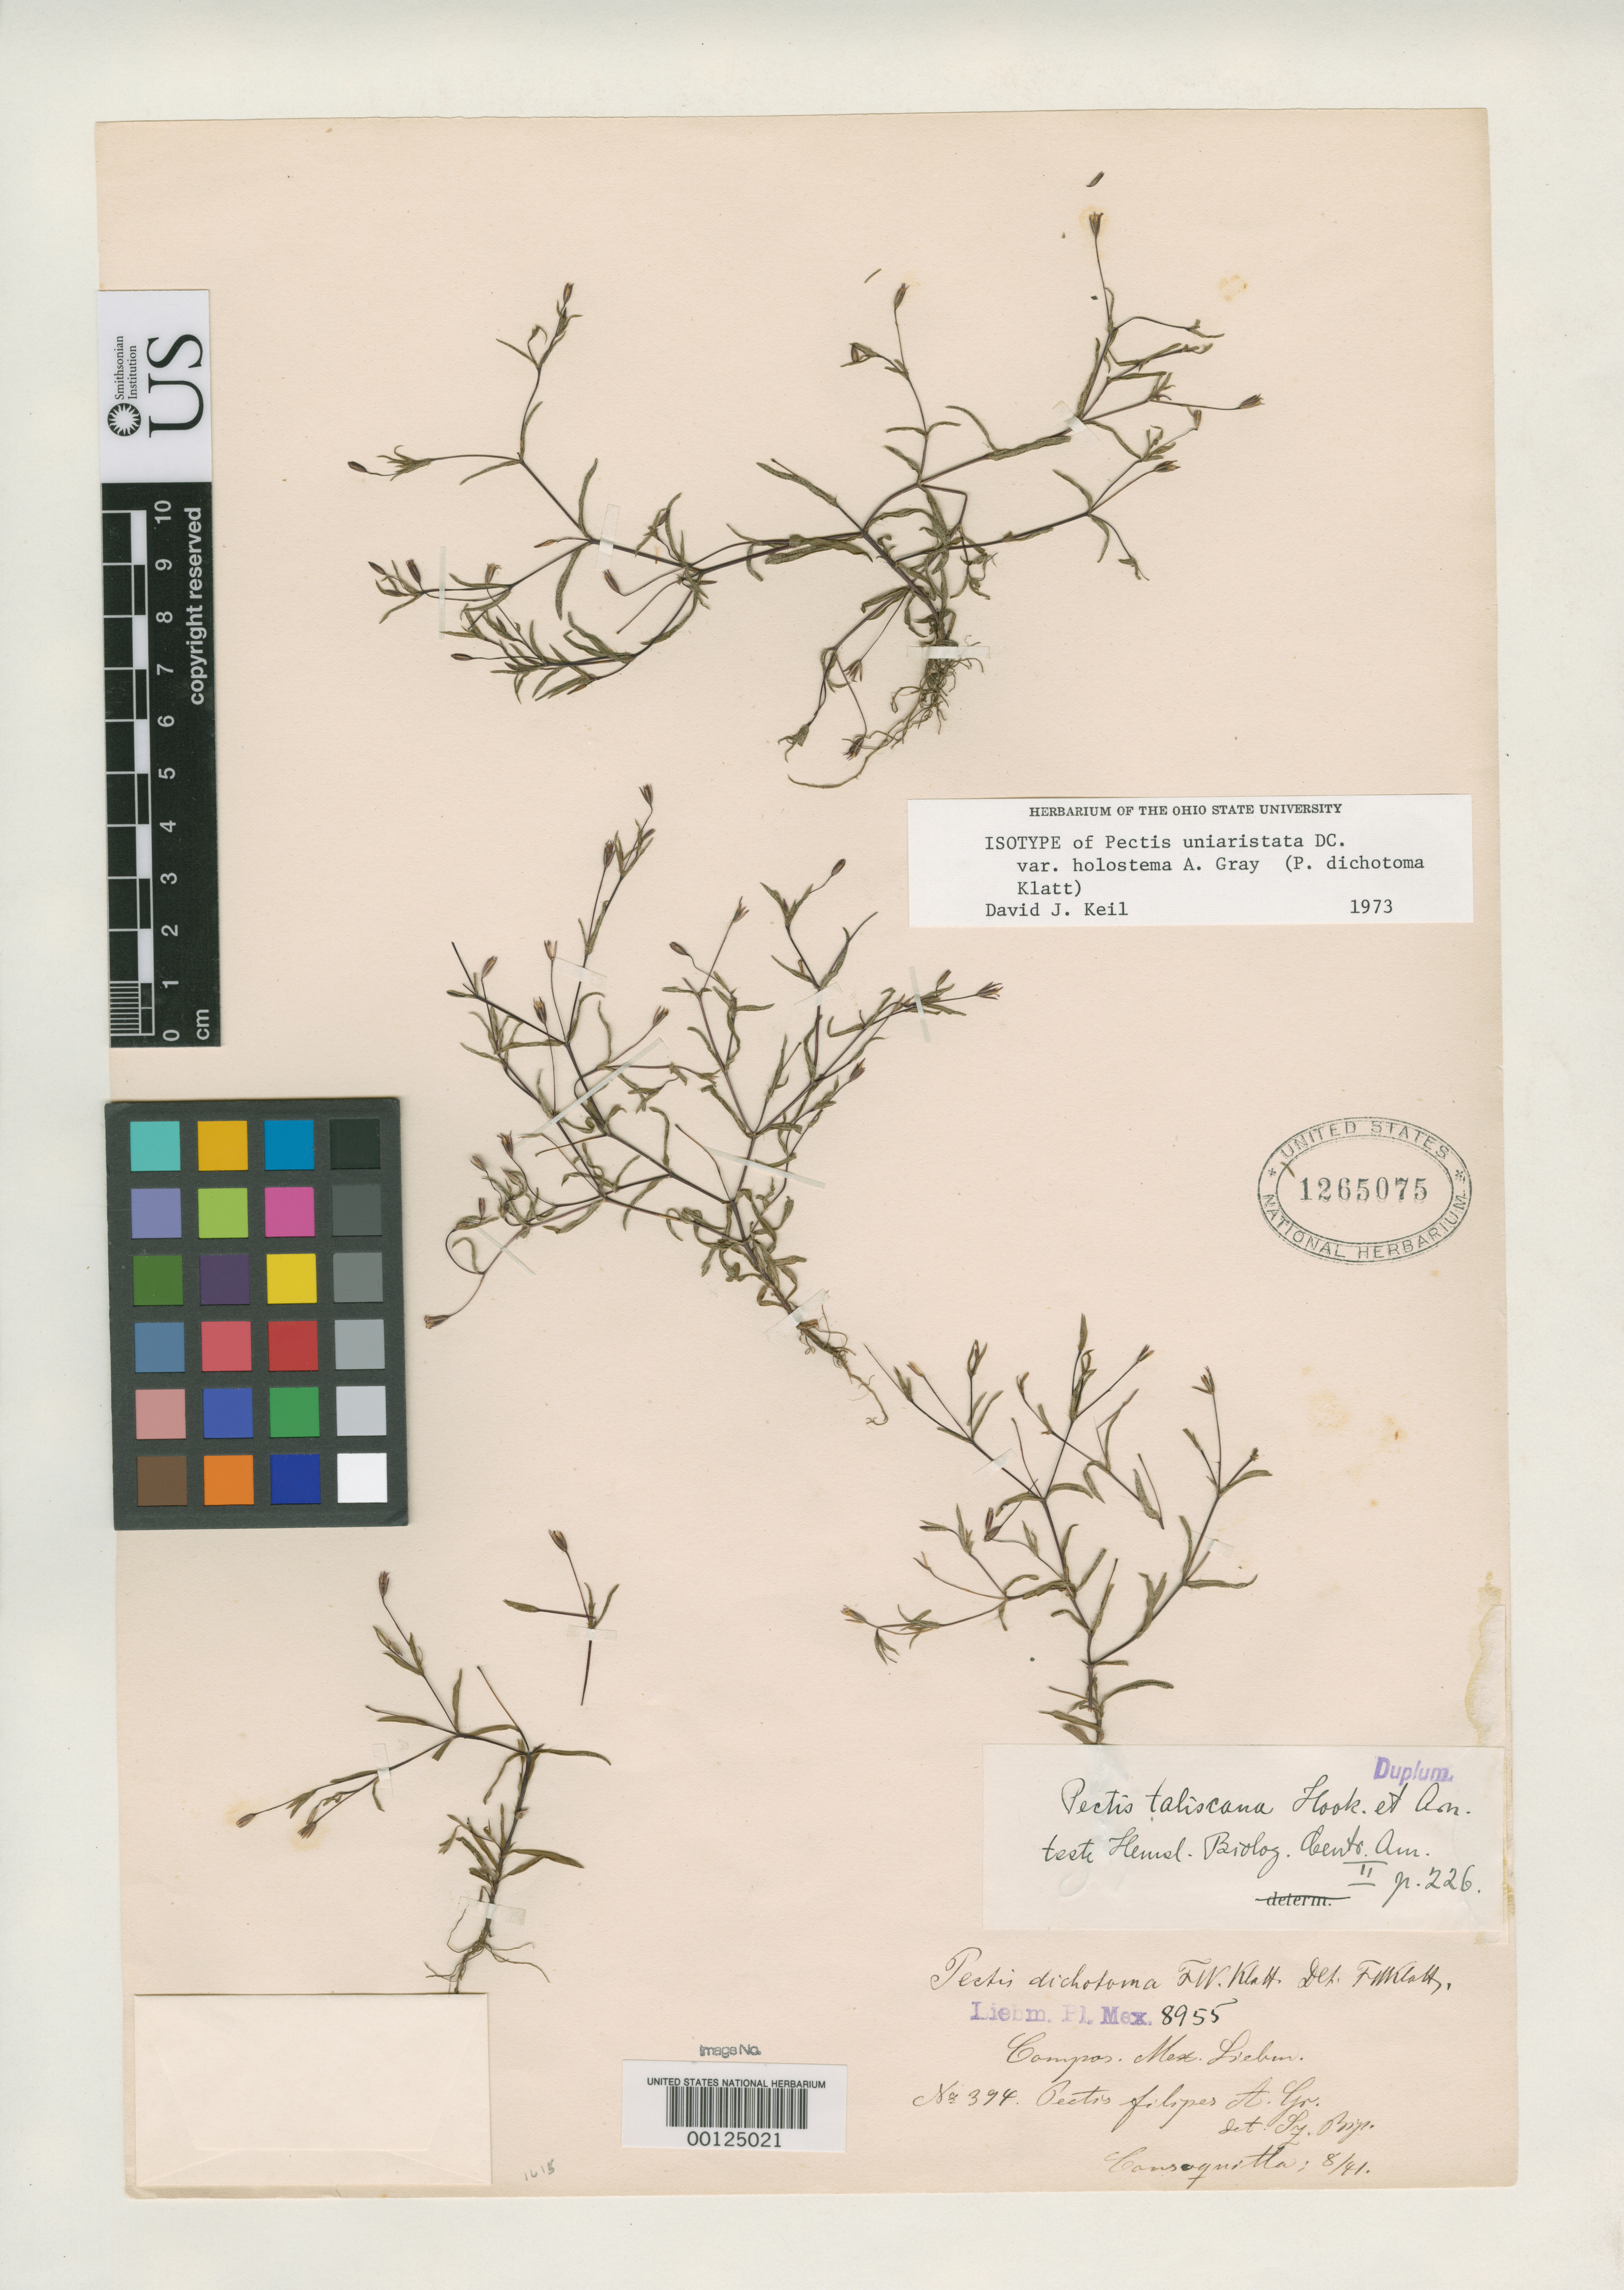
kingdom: Plantae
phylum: Tracheophyta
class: Magnoliopsida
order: Asterales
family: Asteraceae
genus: Pectis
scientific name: Pectis uniaristata var. holostema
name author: A. Gray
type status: Isotype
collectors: F. M. Liebmann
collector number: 394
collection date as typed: Aug 1841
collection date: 1841-08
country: Mexico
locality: Consoquitla.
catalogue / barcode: US 1265075